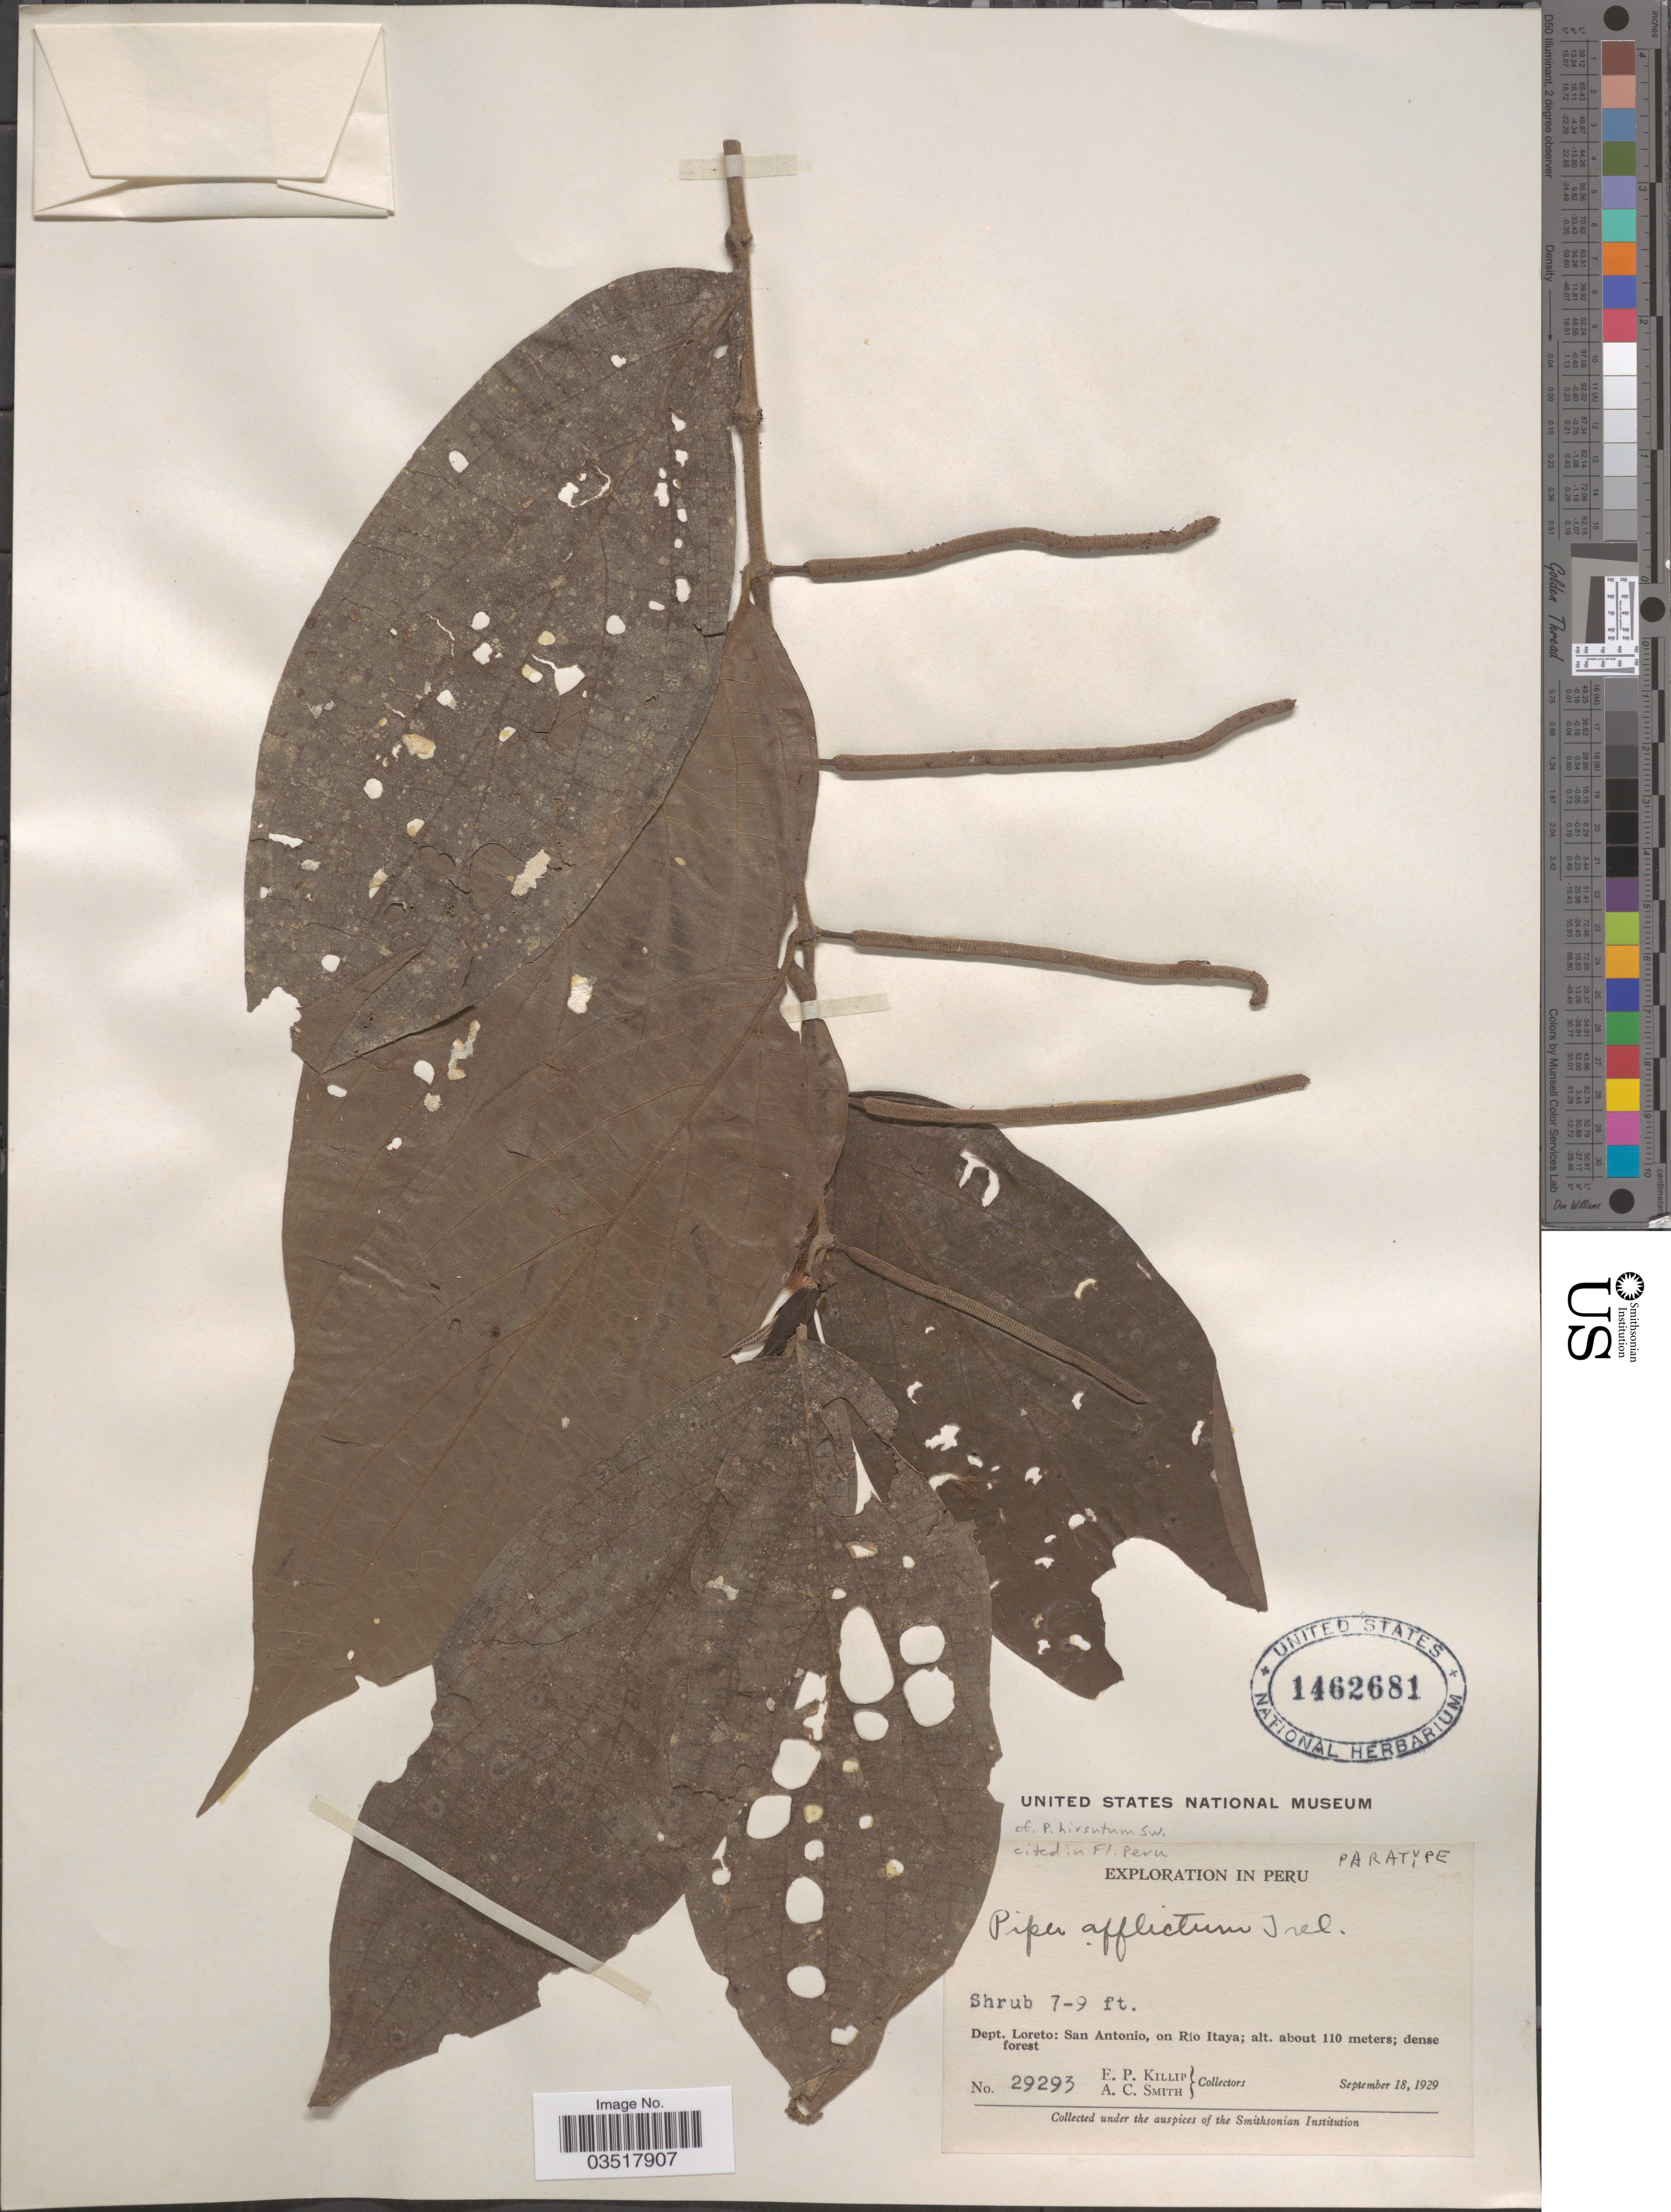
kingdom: Plantae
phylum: Tracheophyta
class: Magnoliopsida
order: Piperales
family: Piperaceae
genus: Piper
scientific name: Piper affictum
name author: Trel.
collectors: E. P. Killip & A. C. Smith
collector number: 29293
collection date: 1929-09-18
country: Peru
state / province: Loreto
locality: Dept. Loreto: San Antonio, Río Itaya.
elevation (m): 110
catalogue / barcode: US 1462681